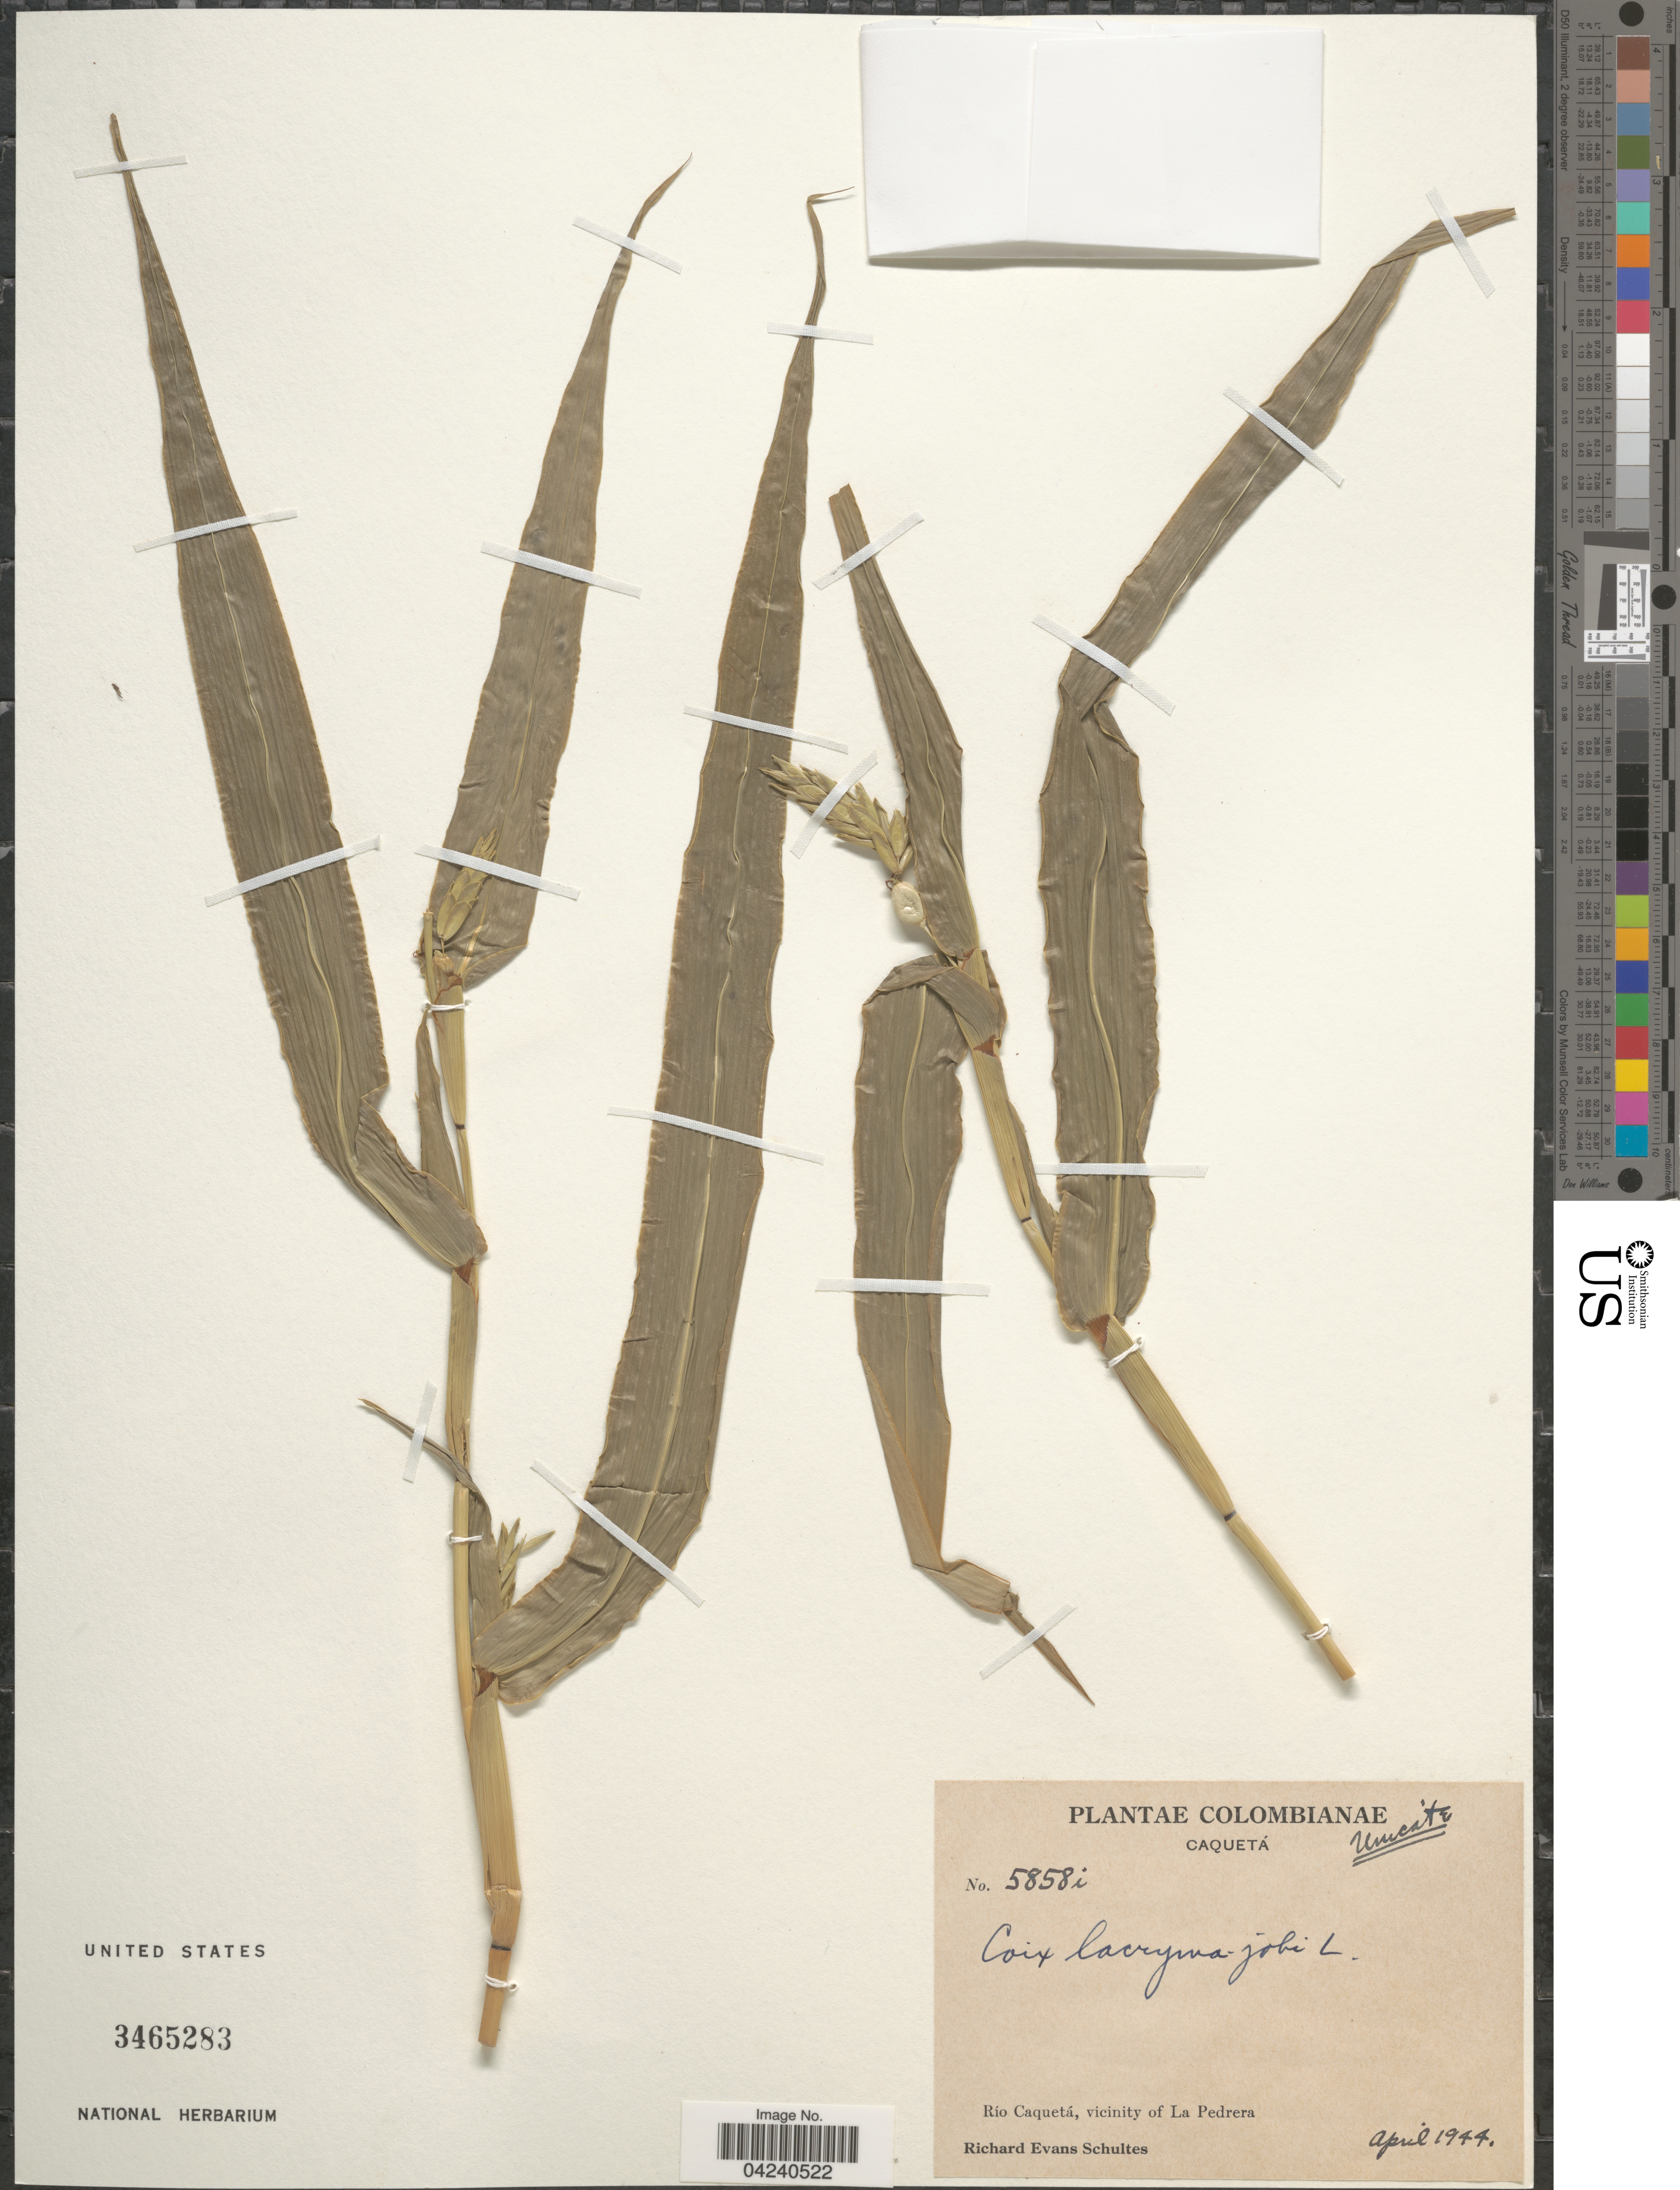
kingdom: Plantae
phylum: Tracheophyta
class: Liliopsida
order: Poales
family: Poaceae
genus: Coix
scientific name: Coix lacryma-jobi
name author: L.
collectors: R. E. Schultes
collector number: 5858i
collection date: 1944-04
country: Colombia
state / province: Caquetá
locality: Río Caquetá, vicinity of La Pedrera.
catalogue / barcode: US 3465283